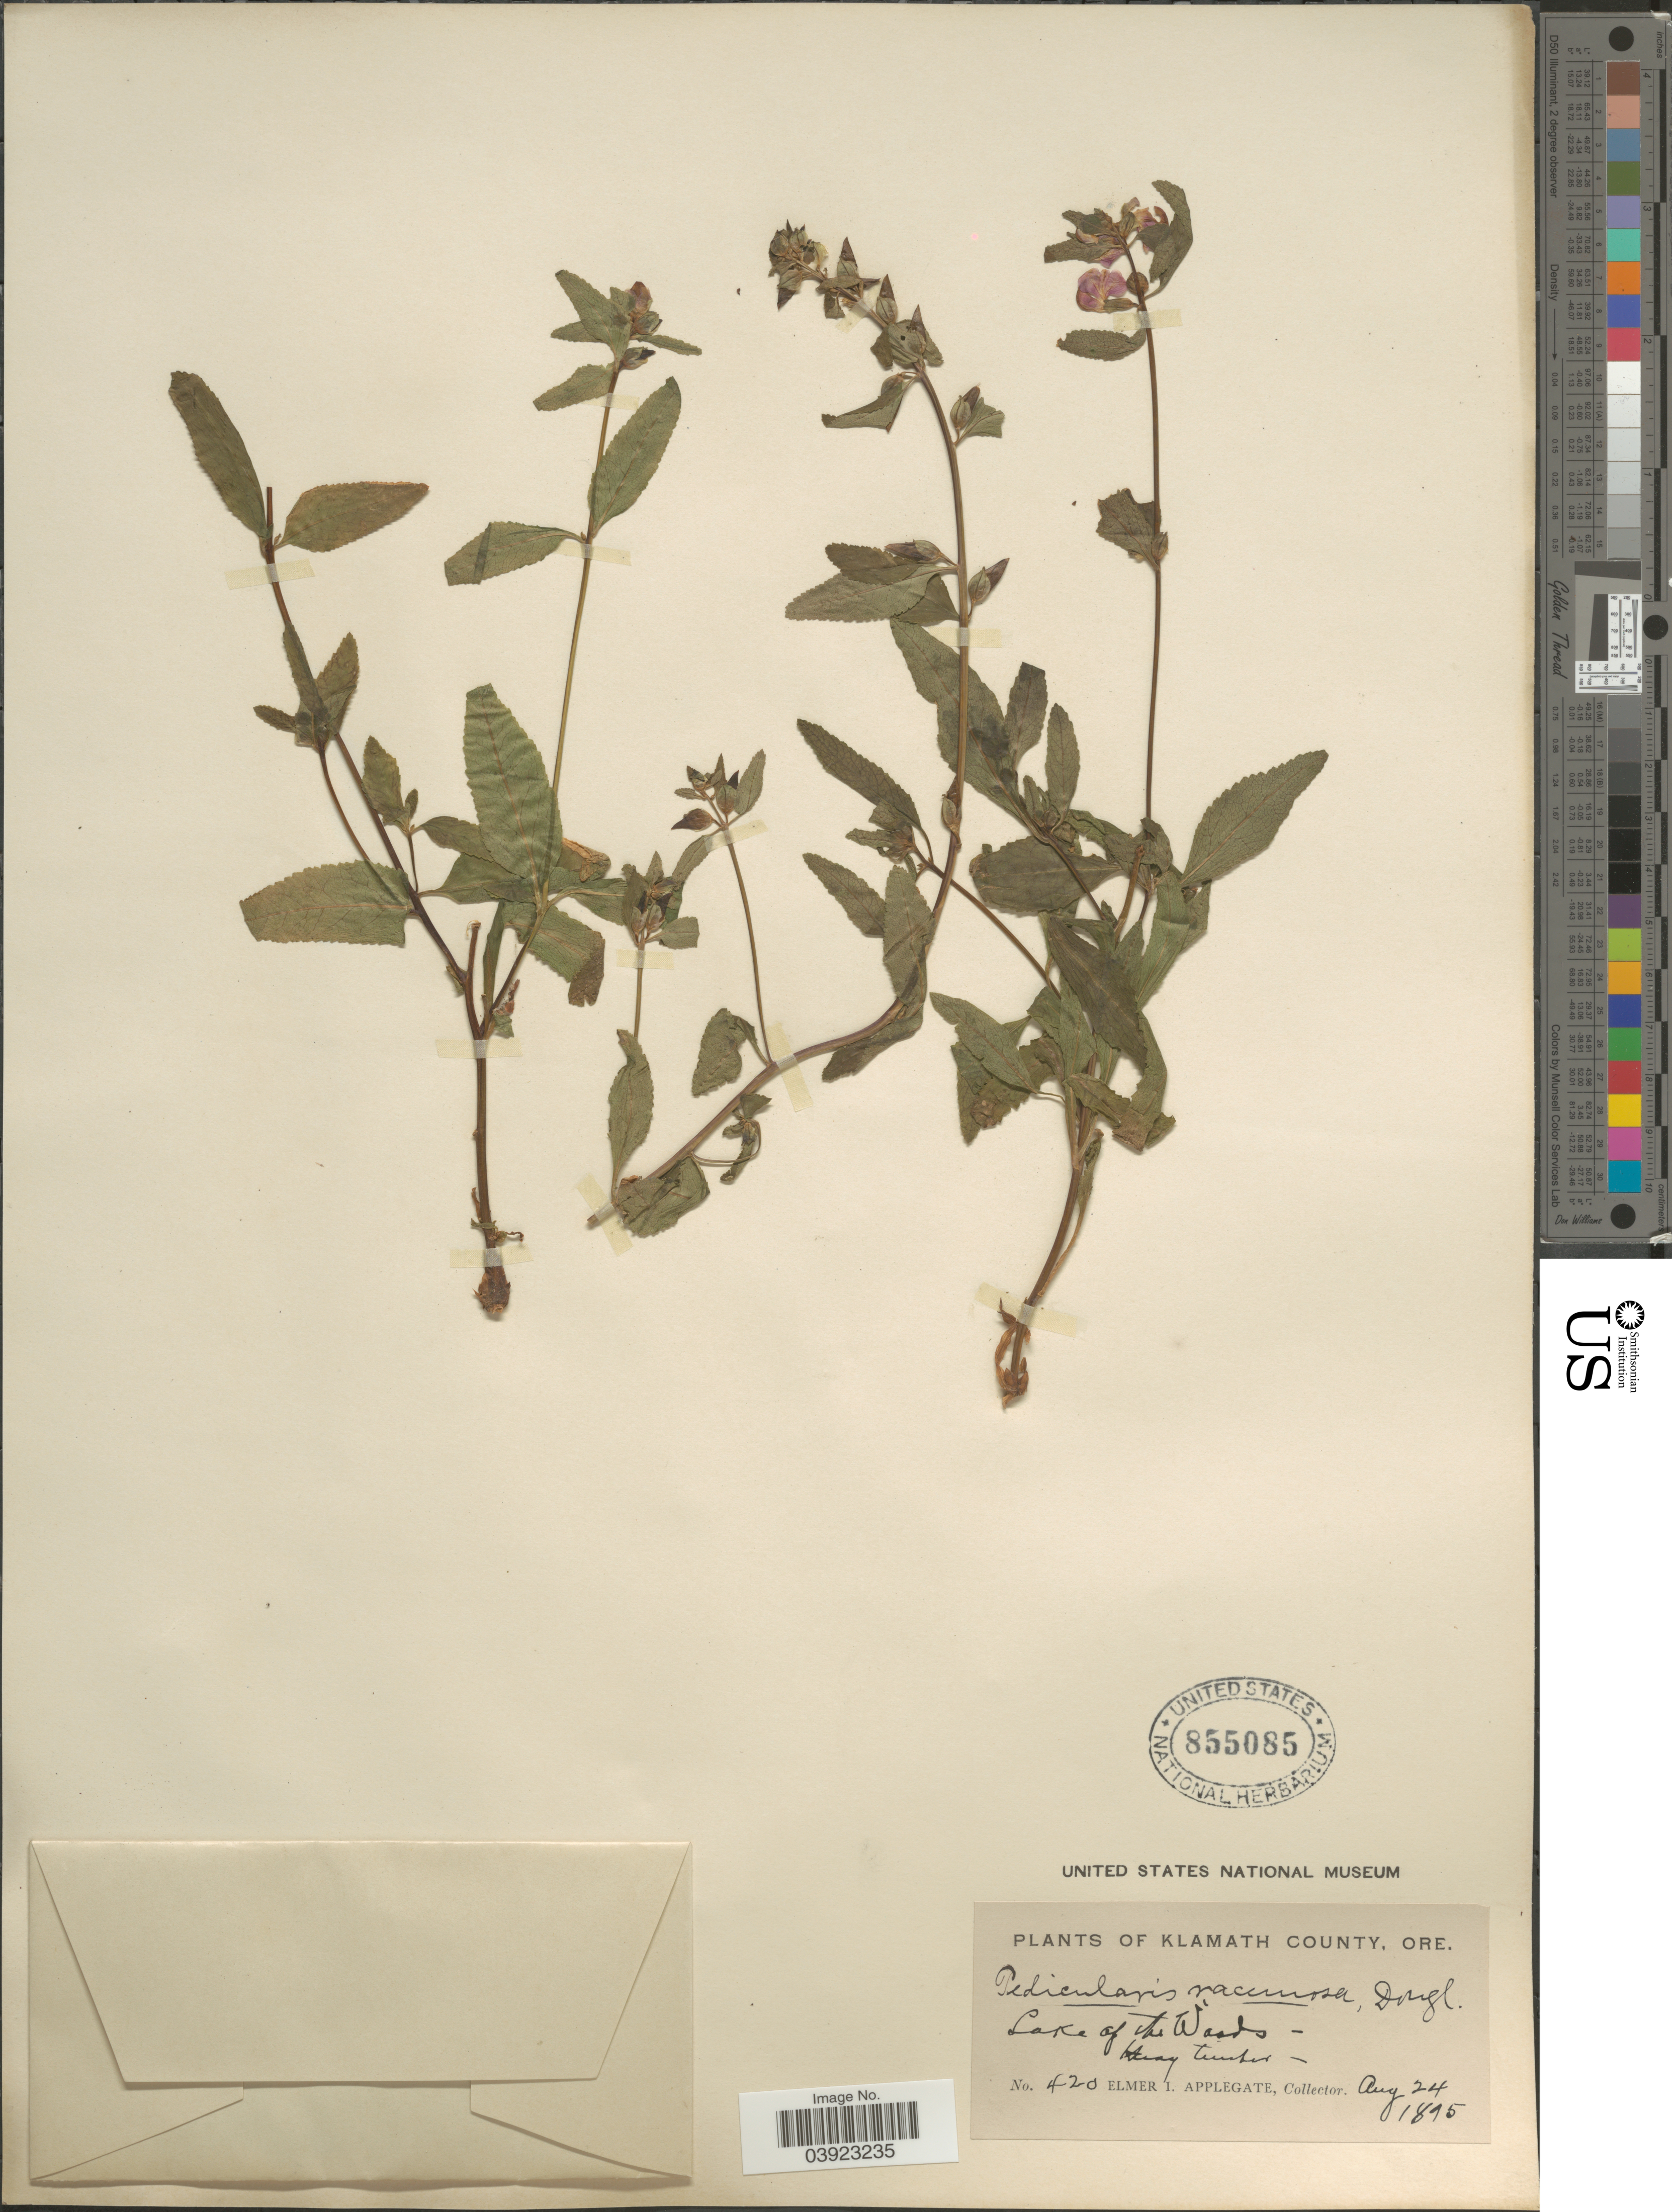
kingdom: Plantae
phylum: Tracheophyta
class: Magnoliopsida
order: Lamiales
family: Orobanchaceae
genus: Pedicularis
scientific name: Pedicularis racemosa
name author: Douglas ex Benth.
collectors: E. I. Applegate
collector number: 420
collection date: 1895-08-24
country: United States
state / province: Oregon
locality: Klamath County. Lake of the Woods.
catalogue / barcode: US 855085